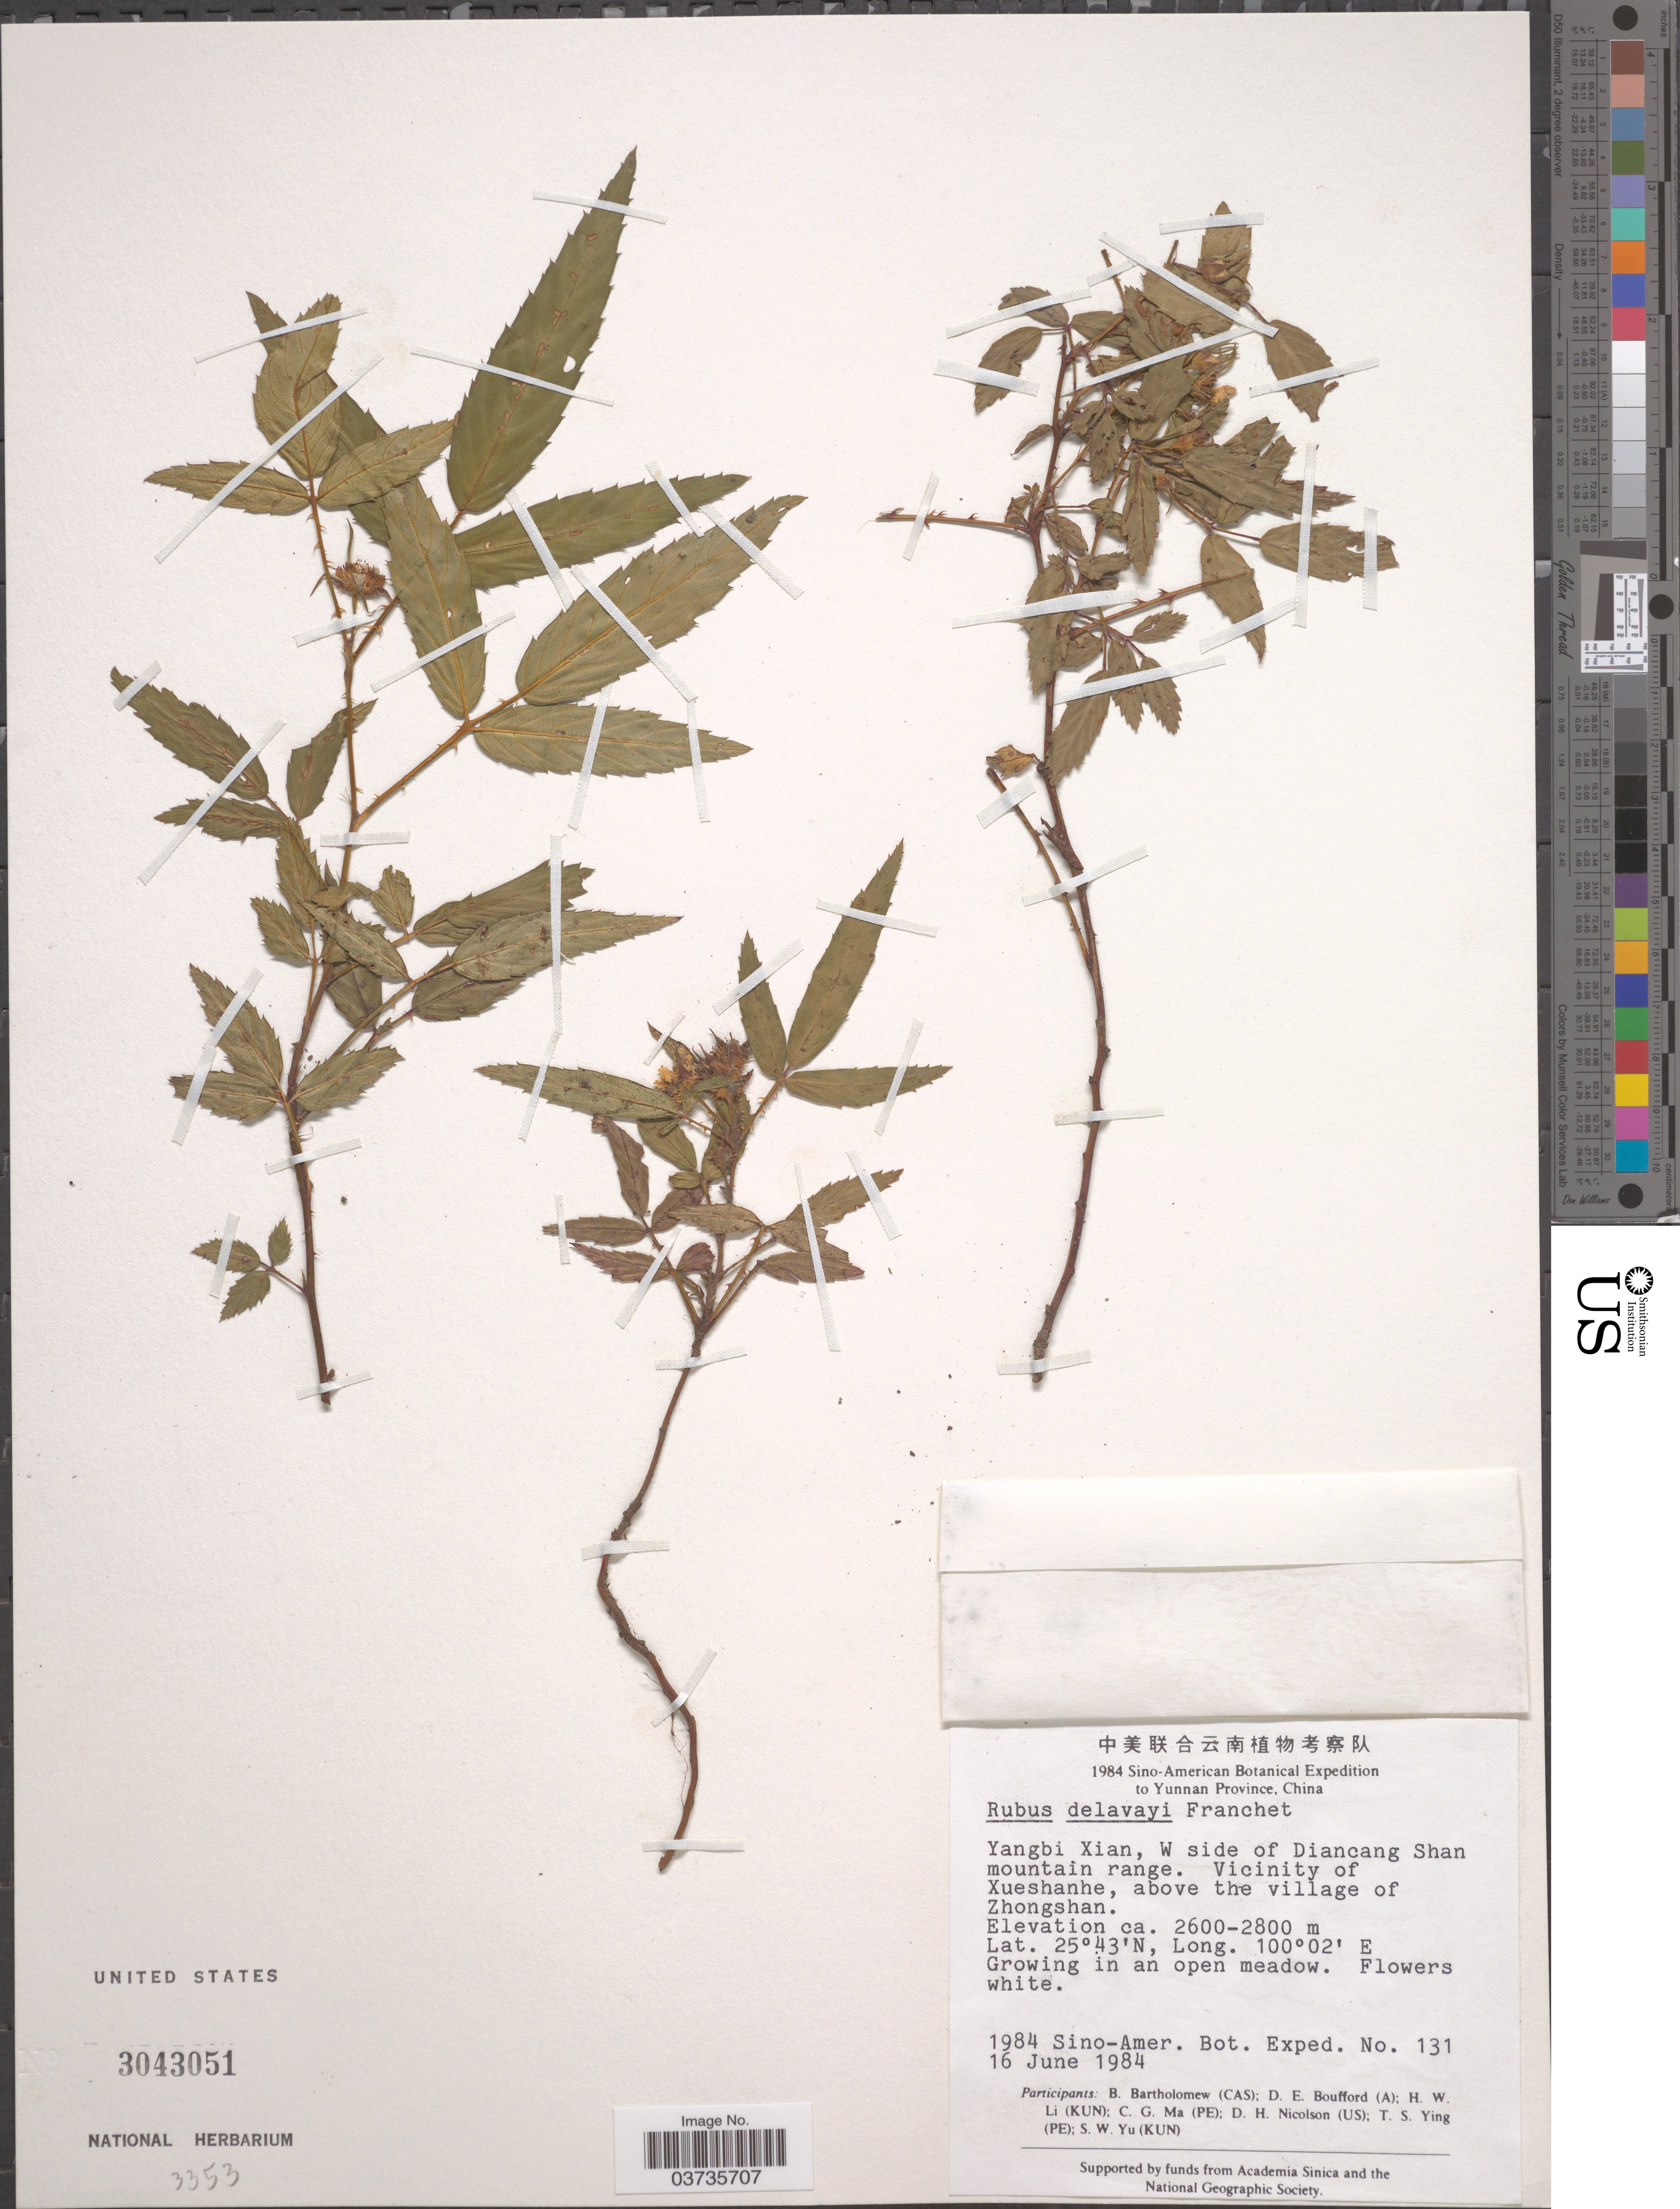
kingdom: Plantae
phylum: Tracheophyta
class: Magnoliopsida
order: Rosales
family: Rosaceae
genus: Rubus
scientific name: Rubus delavayi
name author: Franch.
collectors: B. Bartholomew, D. E. Boufford, H. W. Li, C. Ma & et al.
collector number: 131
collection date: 1984-06-16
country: China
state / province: Yunnan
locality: Yangbi Xian, W side of Diancang Shan mountain range. Vicinity of Xueshanhe, above the village of Zhongshan.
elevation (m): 2600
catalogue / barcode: US 3043051